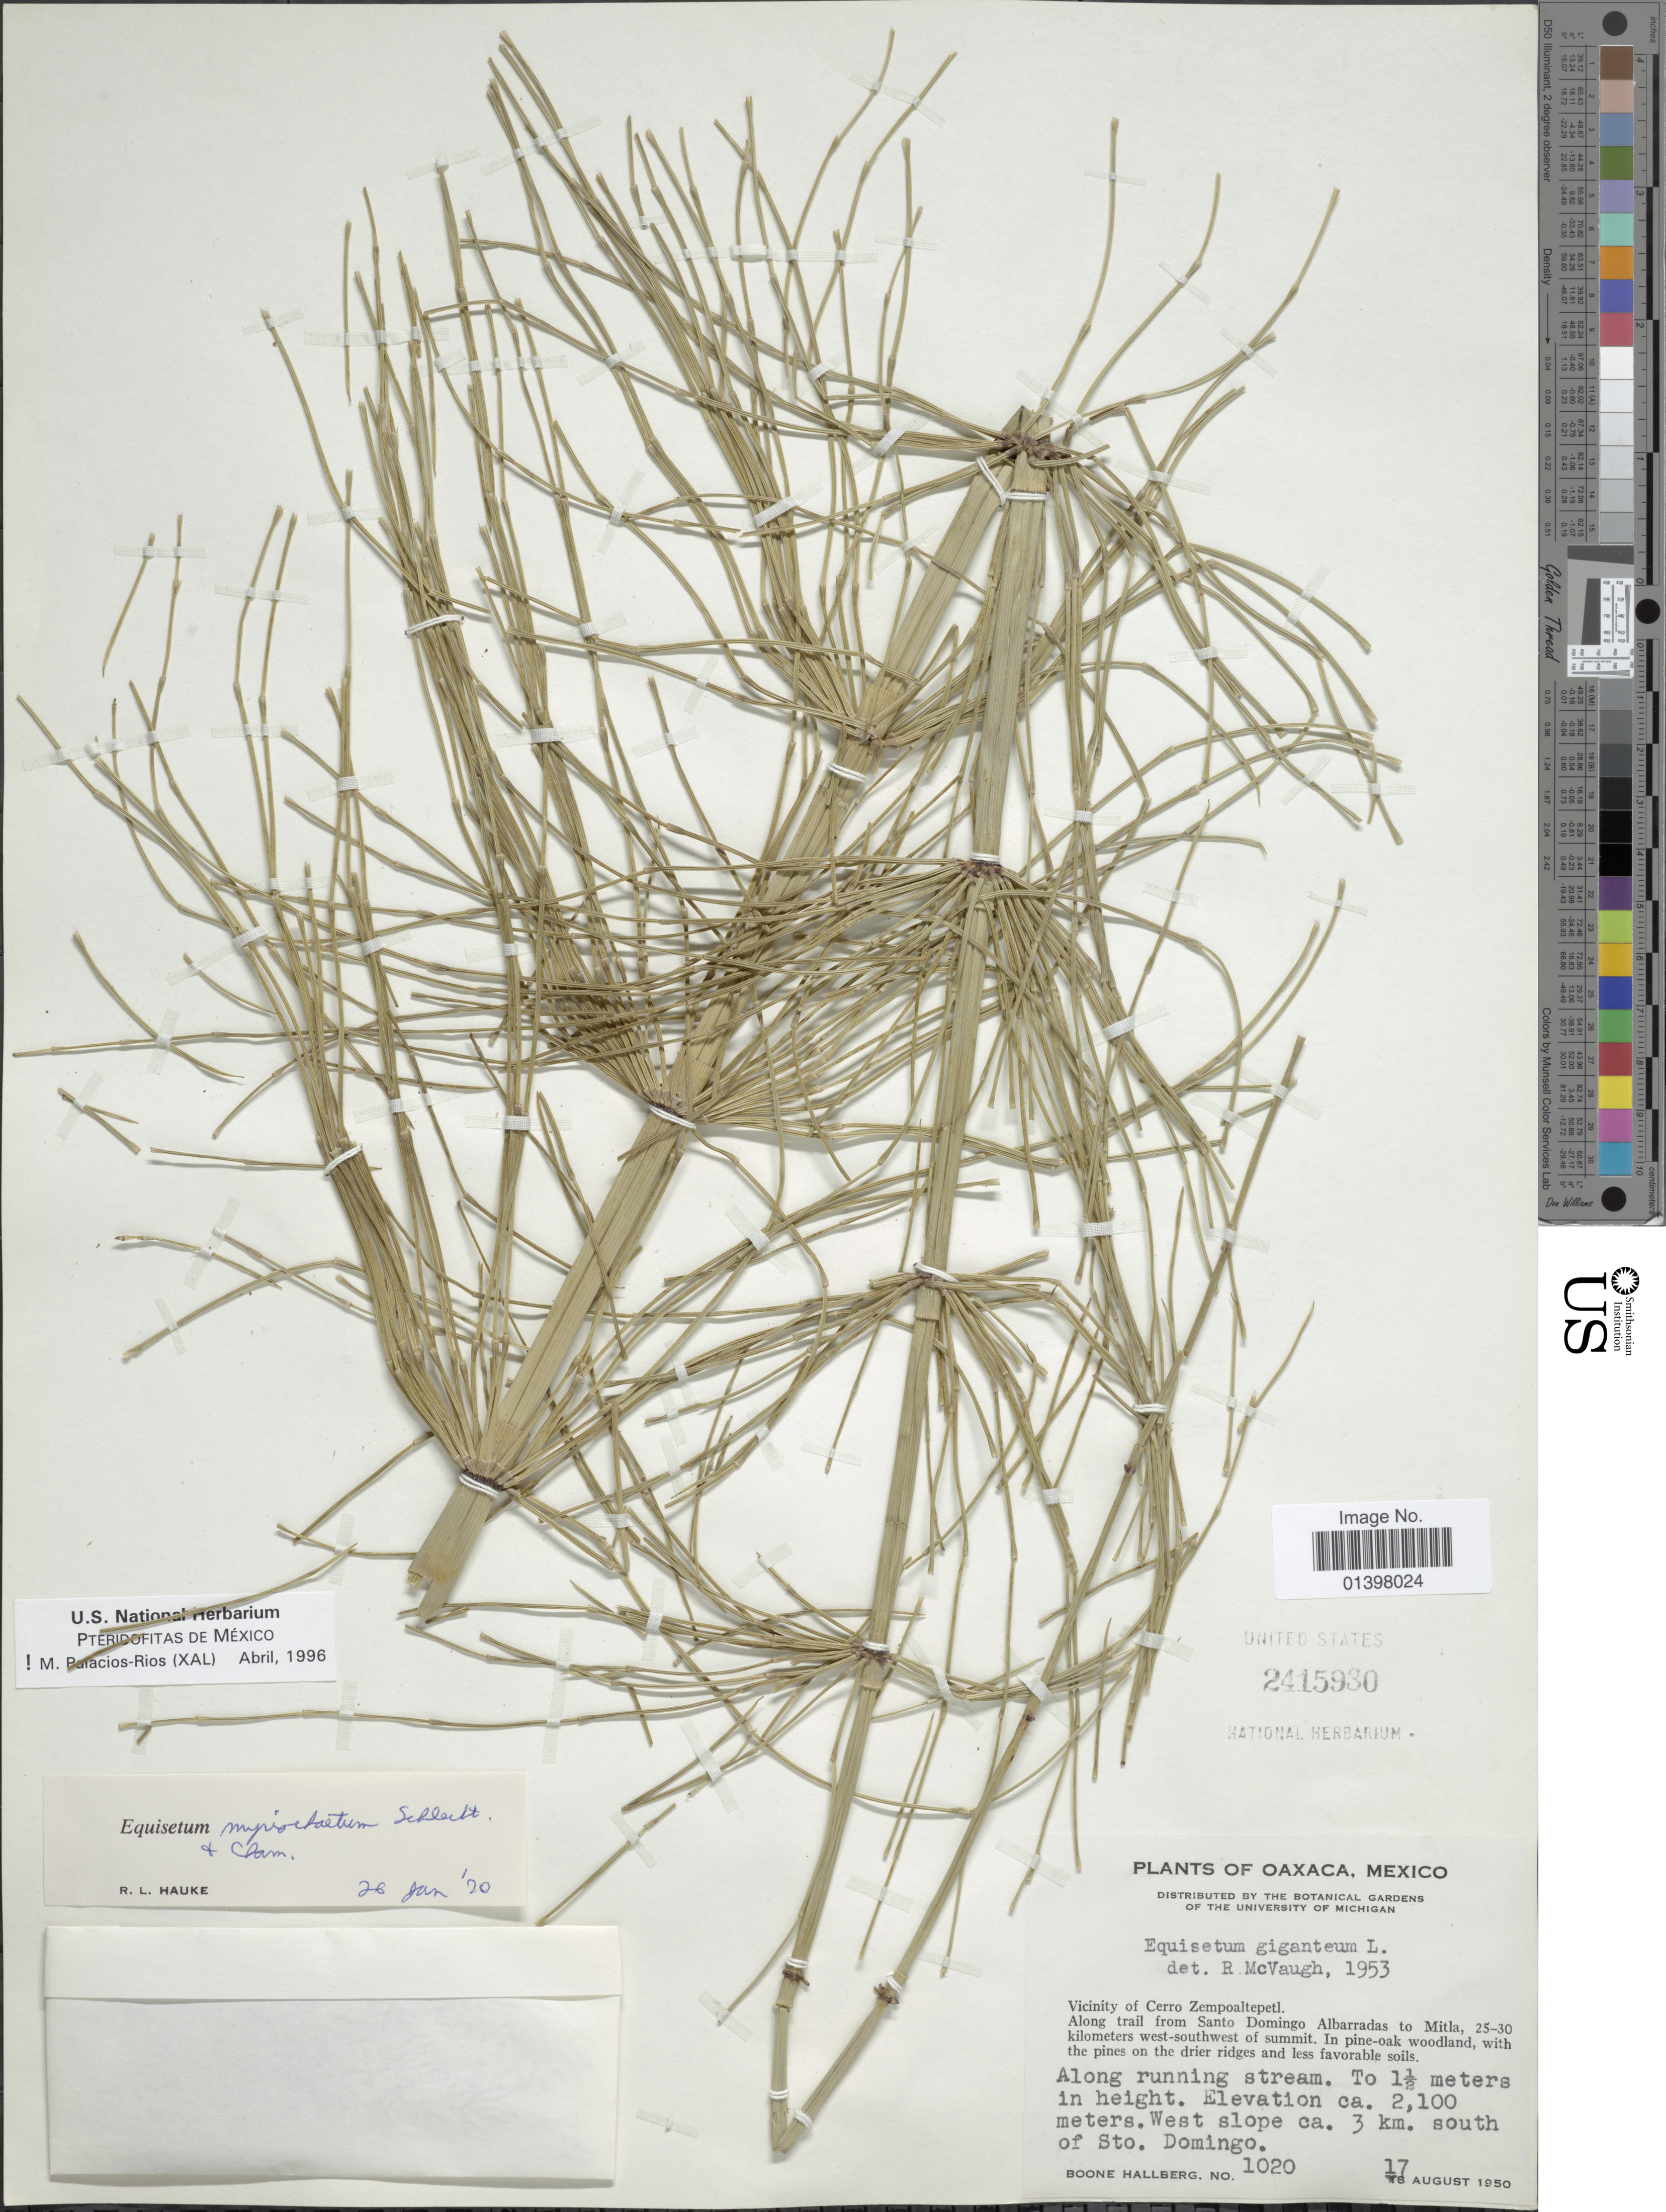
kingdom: Plantae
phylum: Tracheophyta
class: Polypodiopsida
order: Equisetales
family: Equisetaceae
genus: Equisetum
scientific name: Equisetum myriochaetum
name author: Schltdl. & Cham.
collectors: B. Hallberg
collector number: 1020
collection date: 1950-08-17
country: Mexico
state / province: Oaxaca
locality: Vicinity of Cerro Zampoaltepetl, Along trail from Santo Domingo Albarradas to Mitla, 25-30 kilometers west-southwest of summit. West slope ca 3 km. south of Sto Domingo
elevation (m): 2100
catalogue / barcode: US 2415930